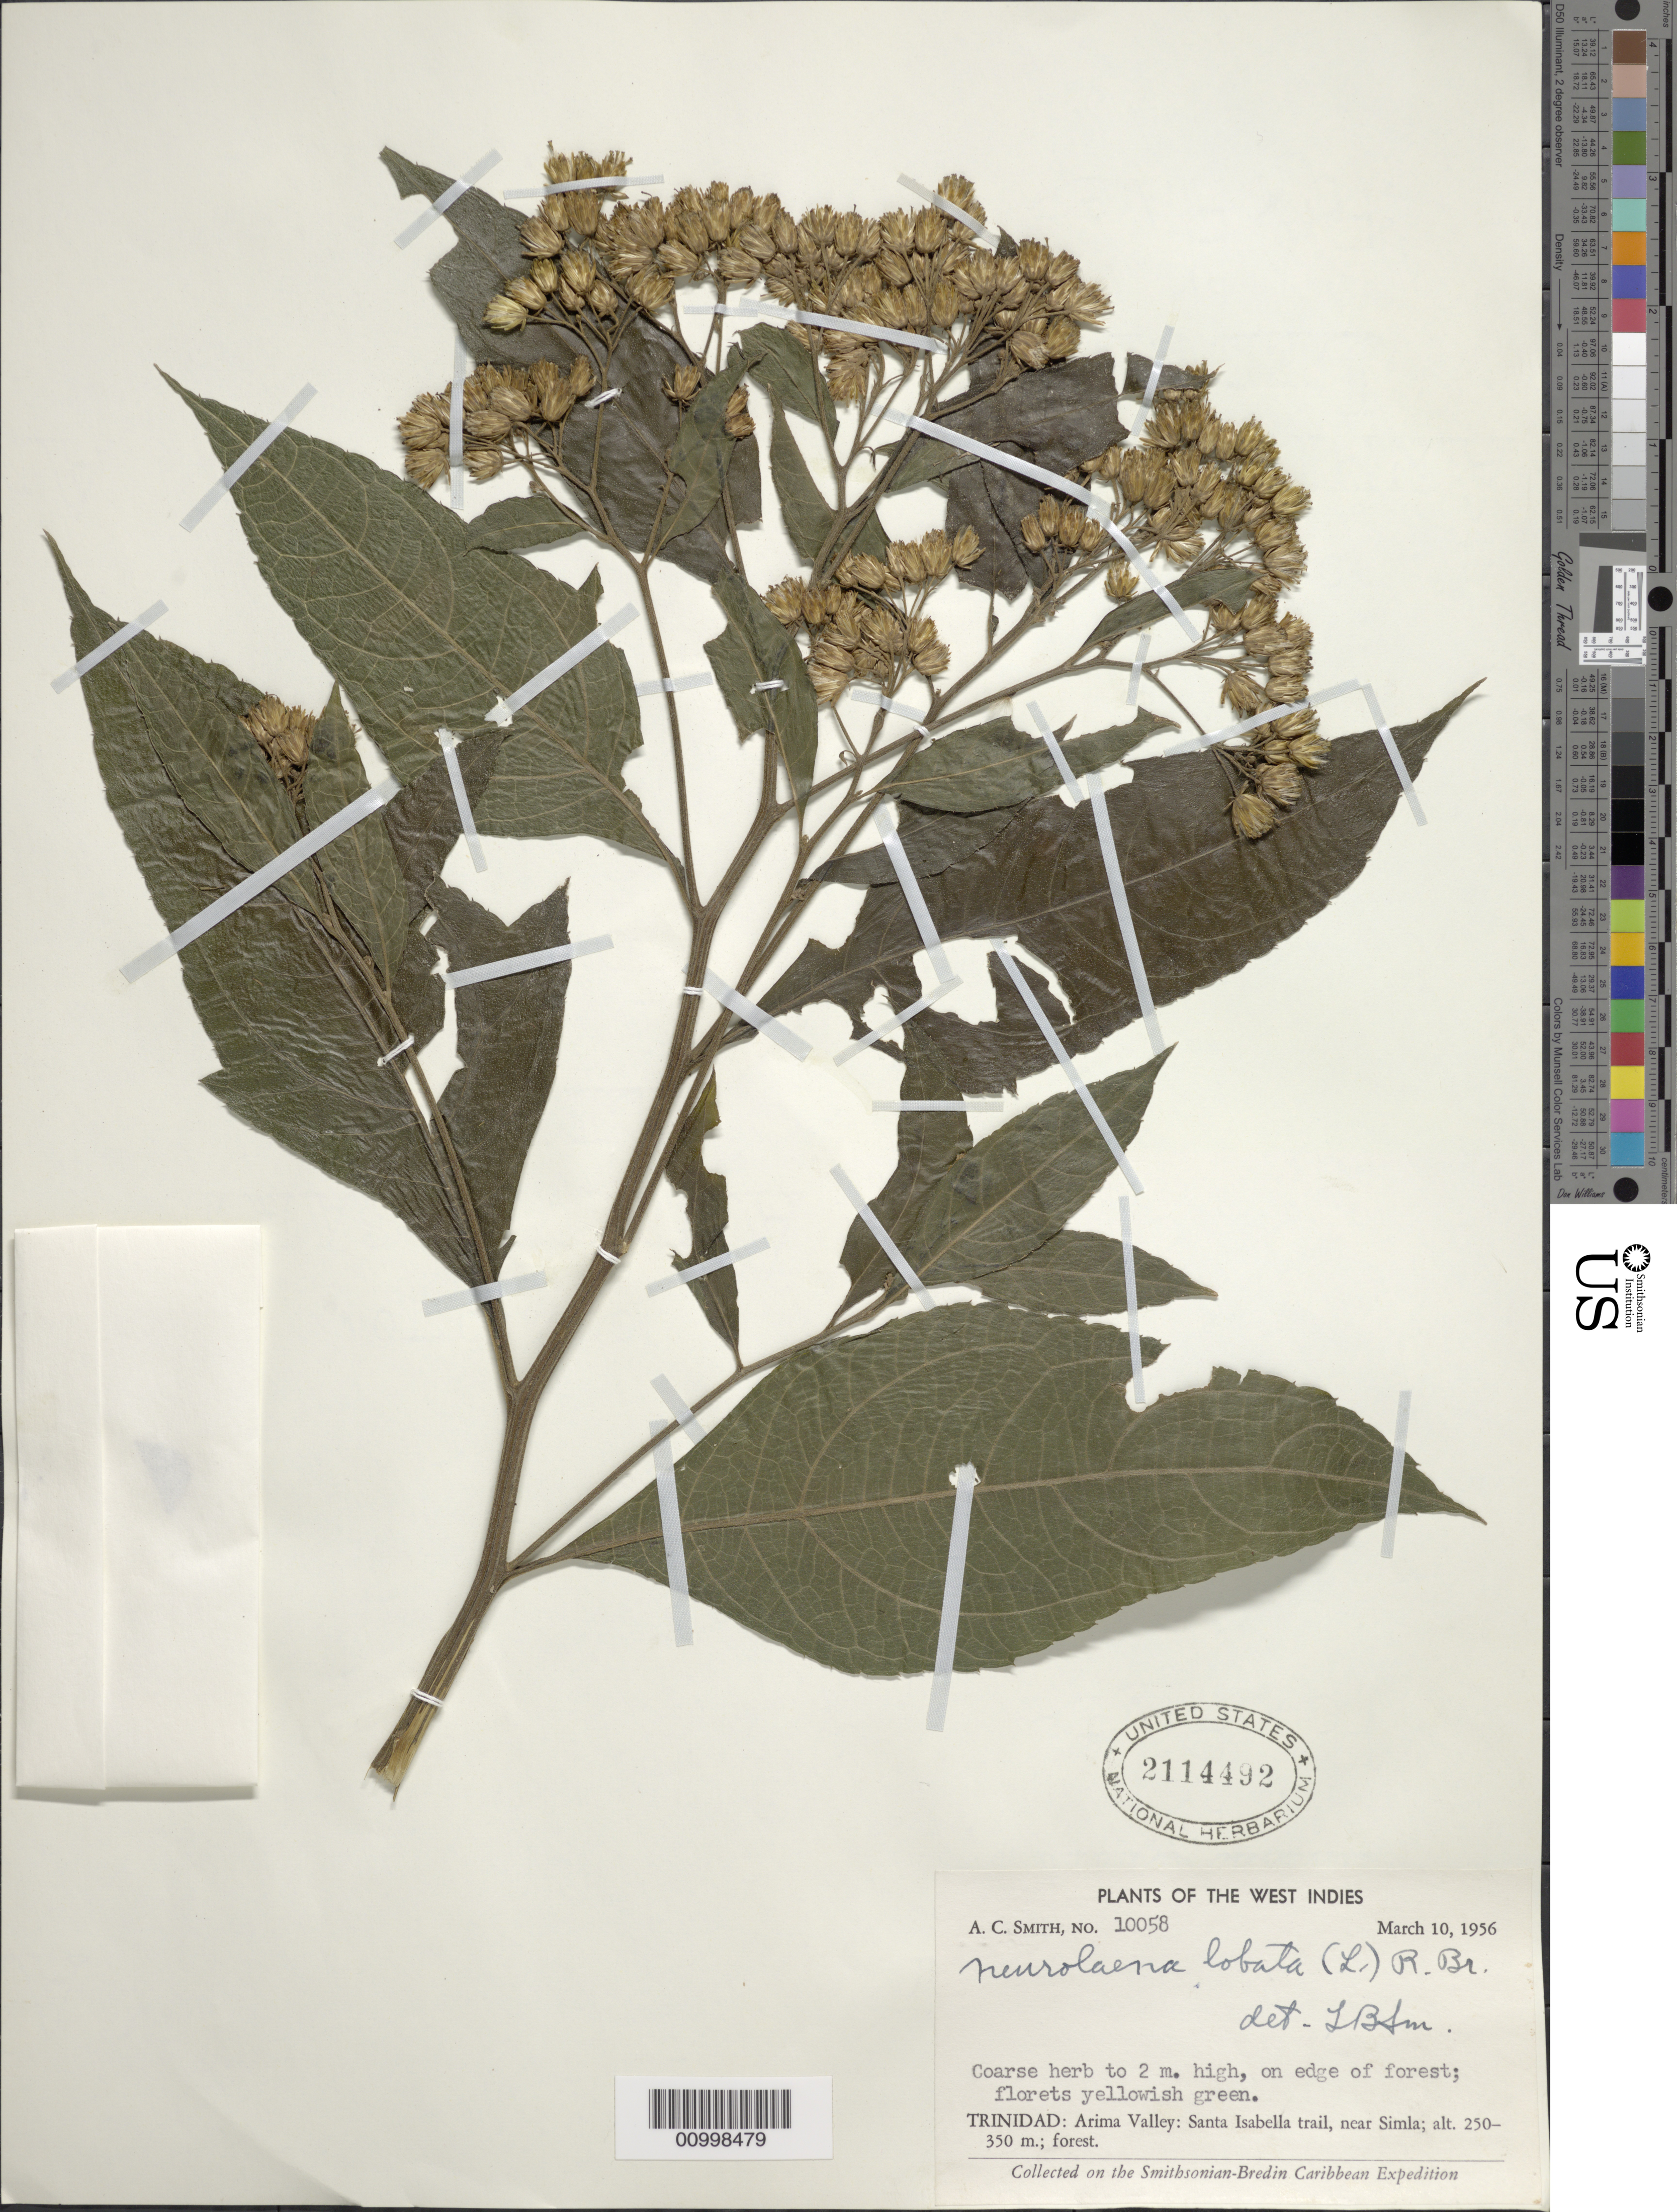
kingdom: Plantae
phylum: Tracheophyta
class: Magnoliopsida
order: Asterales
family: Asteraceae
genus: Neurolaena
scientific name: Neurolaena lobata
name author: (L.) R. Br. ex Cass.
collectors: A. C. Smith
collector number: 10058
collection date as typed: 10 Mar 1956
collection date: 1956-03-10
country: Trinidad and Tobago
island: Trinidad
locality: Arima Valley, Santa Isabella Trail, near Simla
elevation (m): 250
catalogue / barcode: US 2114492